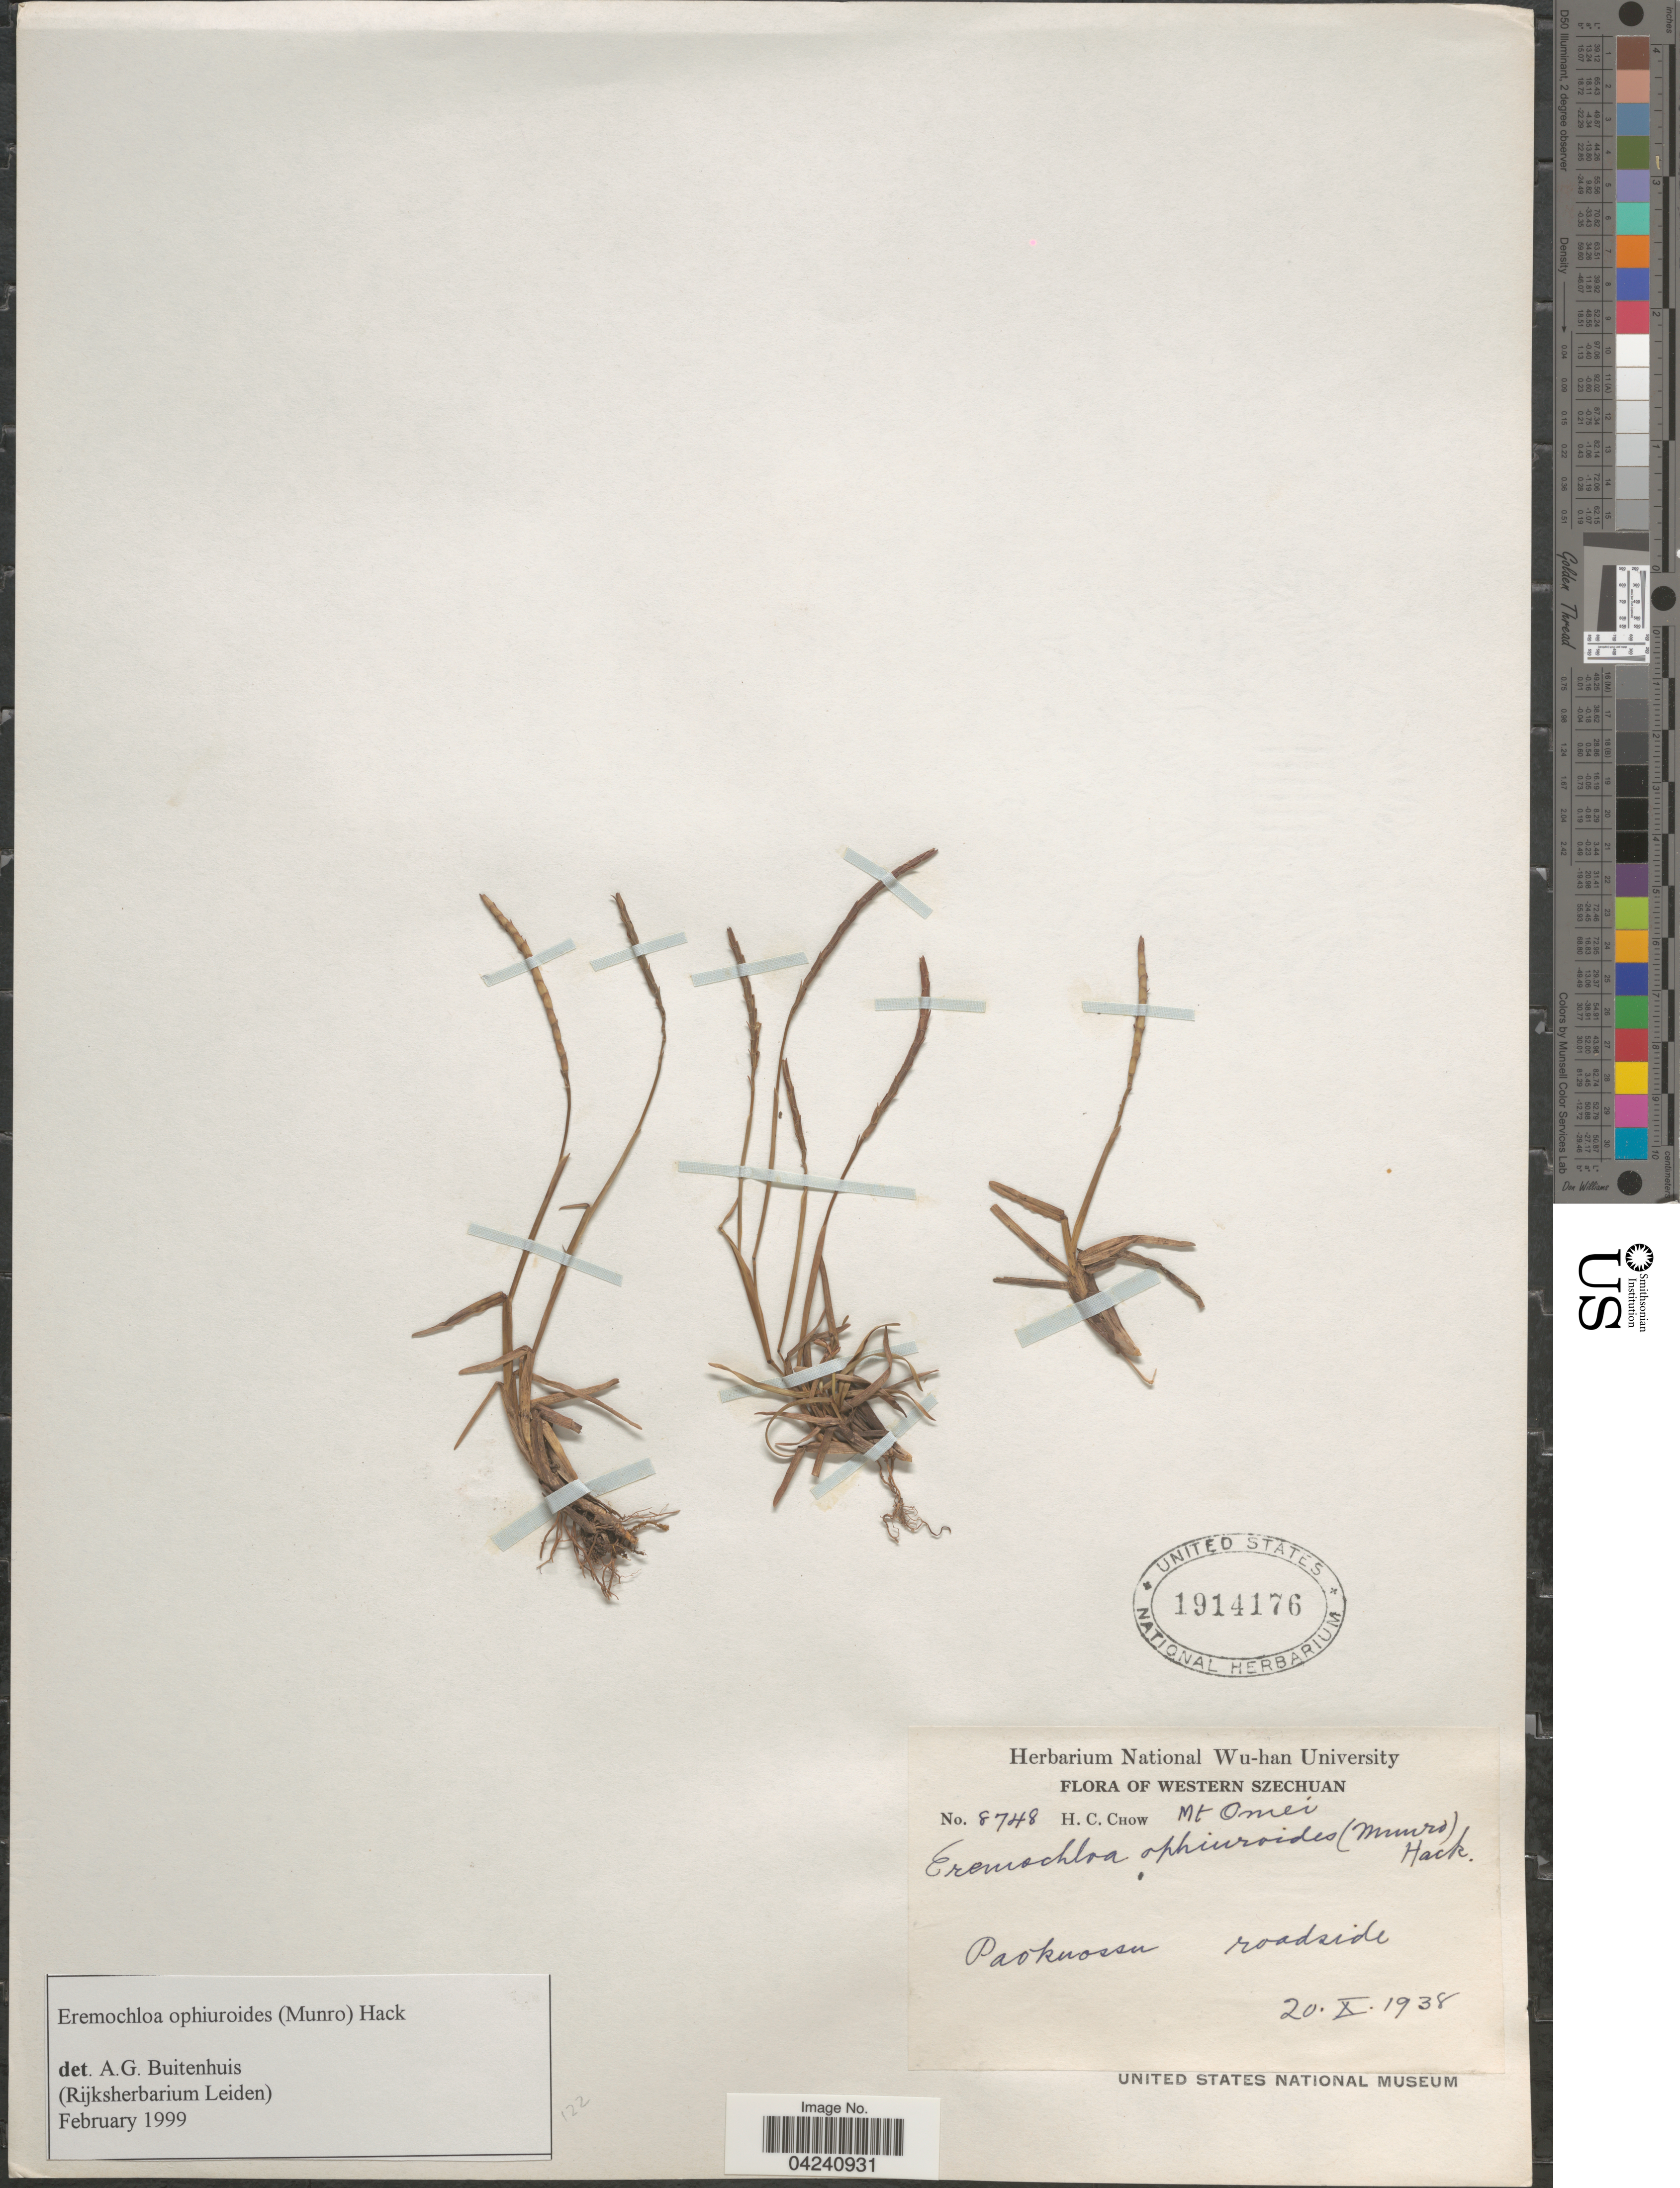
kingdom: Plantae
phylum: Tracheophyta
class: Liliopsida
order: Poales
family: Poaceae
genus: Eremochloa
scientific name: Eremochloa ophiuroides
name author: (Munro) Hack.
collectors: H. Chow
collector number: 8748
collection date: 1938-10-20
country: China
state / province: Sichuan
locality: Western Szechuan. Mt Omei. Paokuossu roadside.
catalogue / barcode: US 1914176